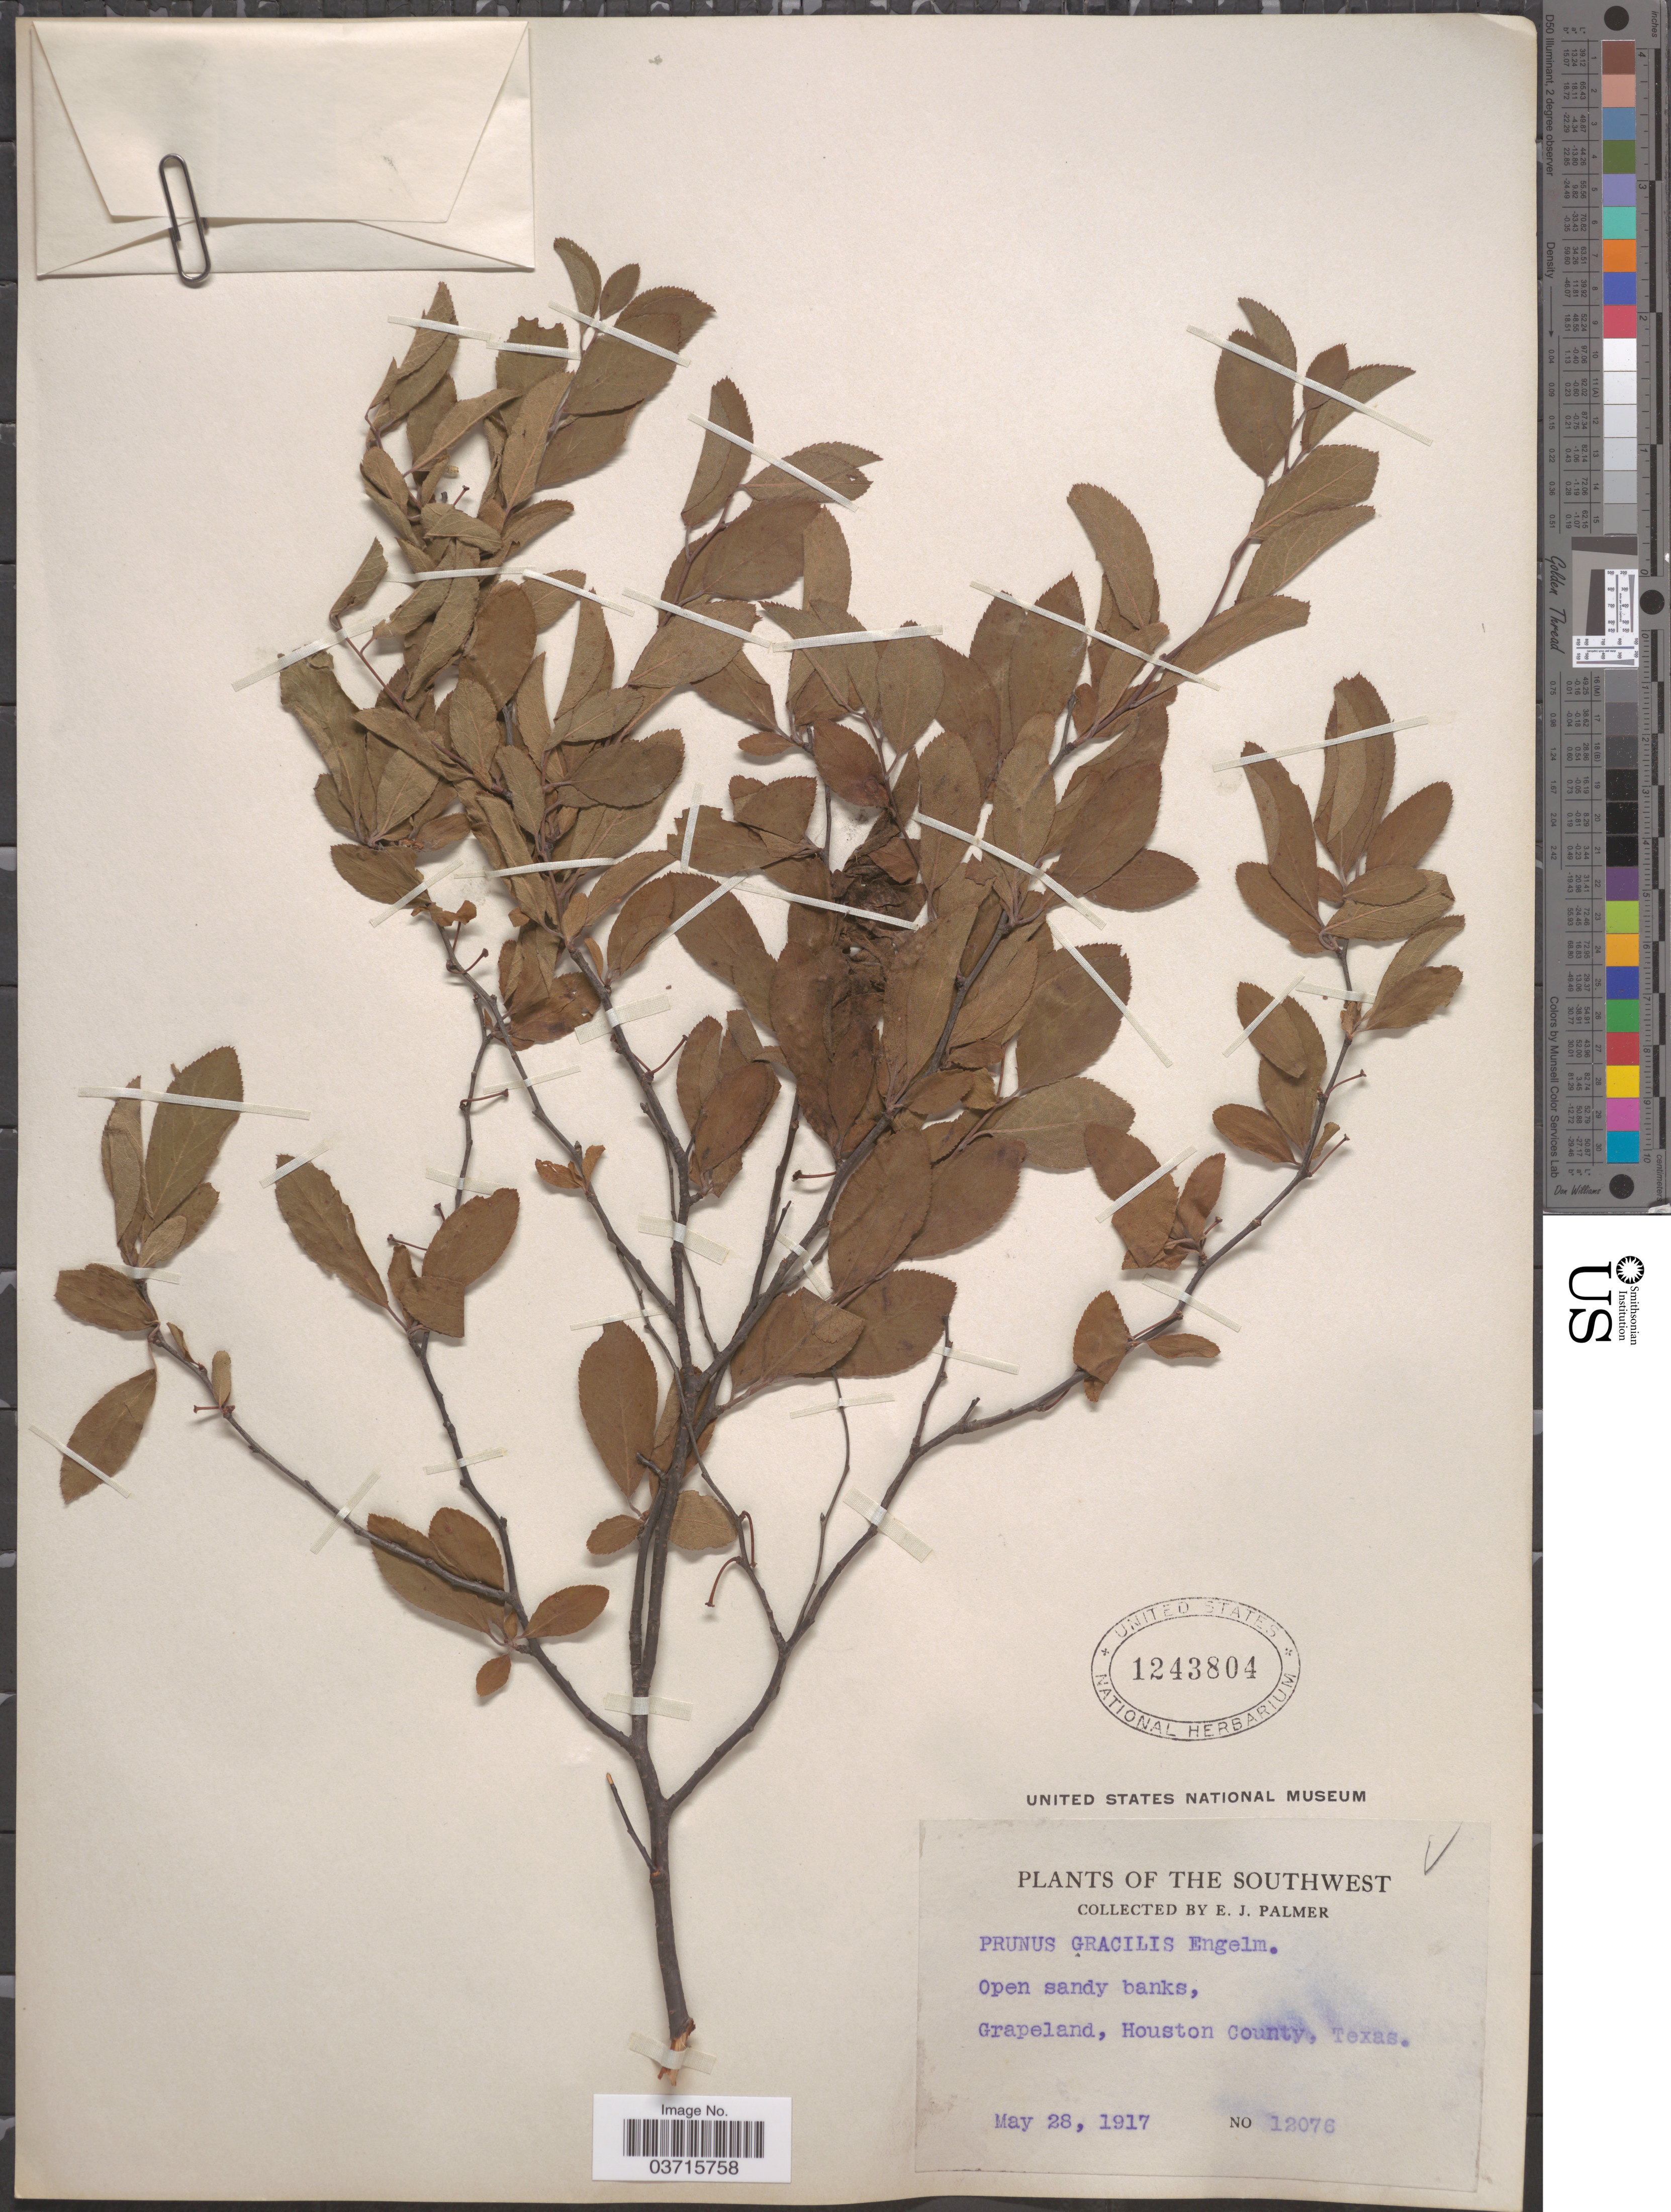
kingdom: Plantae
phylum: Tracheophyta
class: Magnoliopsida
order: Rosales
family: Rosaceae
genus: Prunus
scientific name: Prunus gracilis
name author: Engelm. & A. Gray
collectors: E. J. Palmer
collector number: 12076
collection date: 1917-05-28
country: United States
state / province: Texas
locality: The Southwest. Open sandy banks, Grapeland, Houston County.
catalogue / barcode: US 1243804